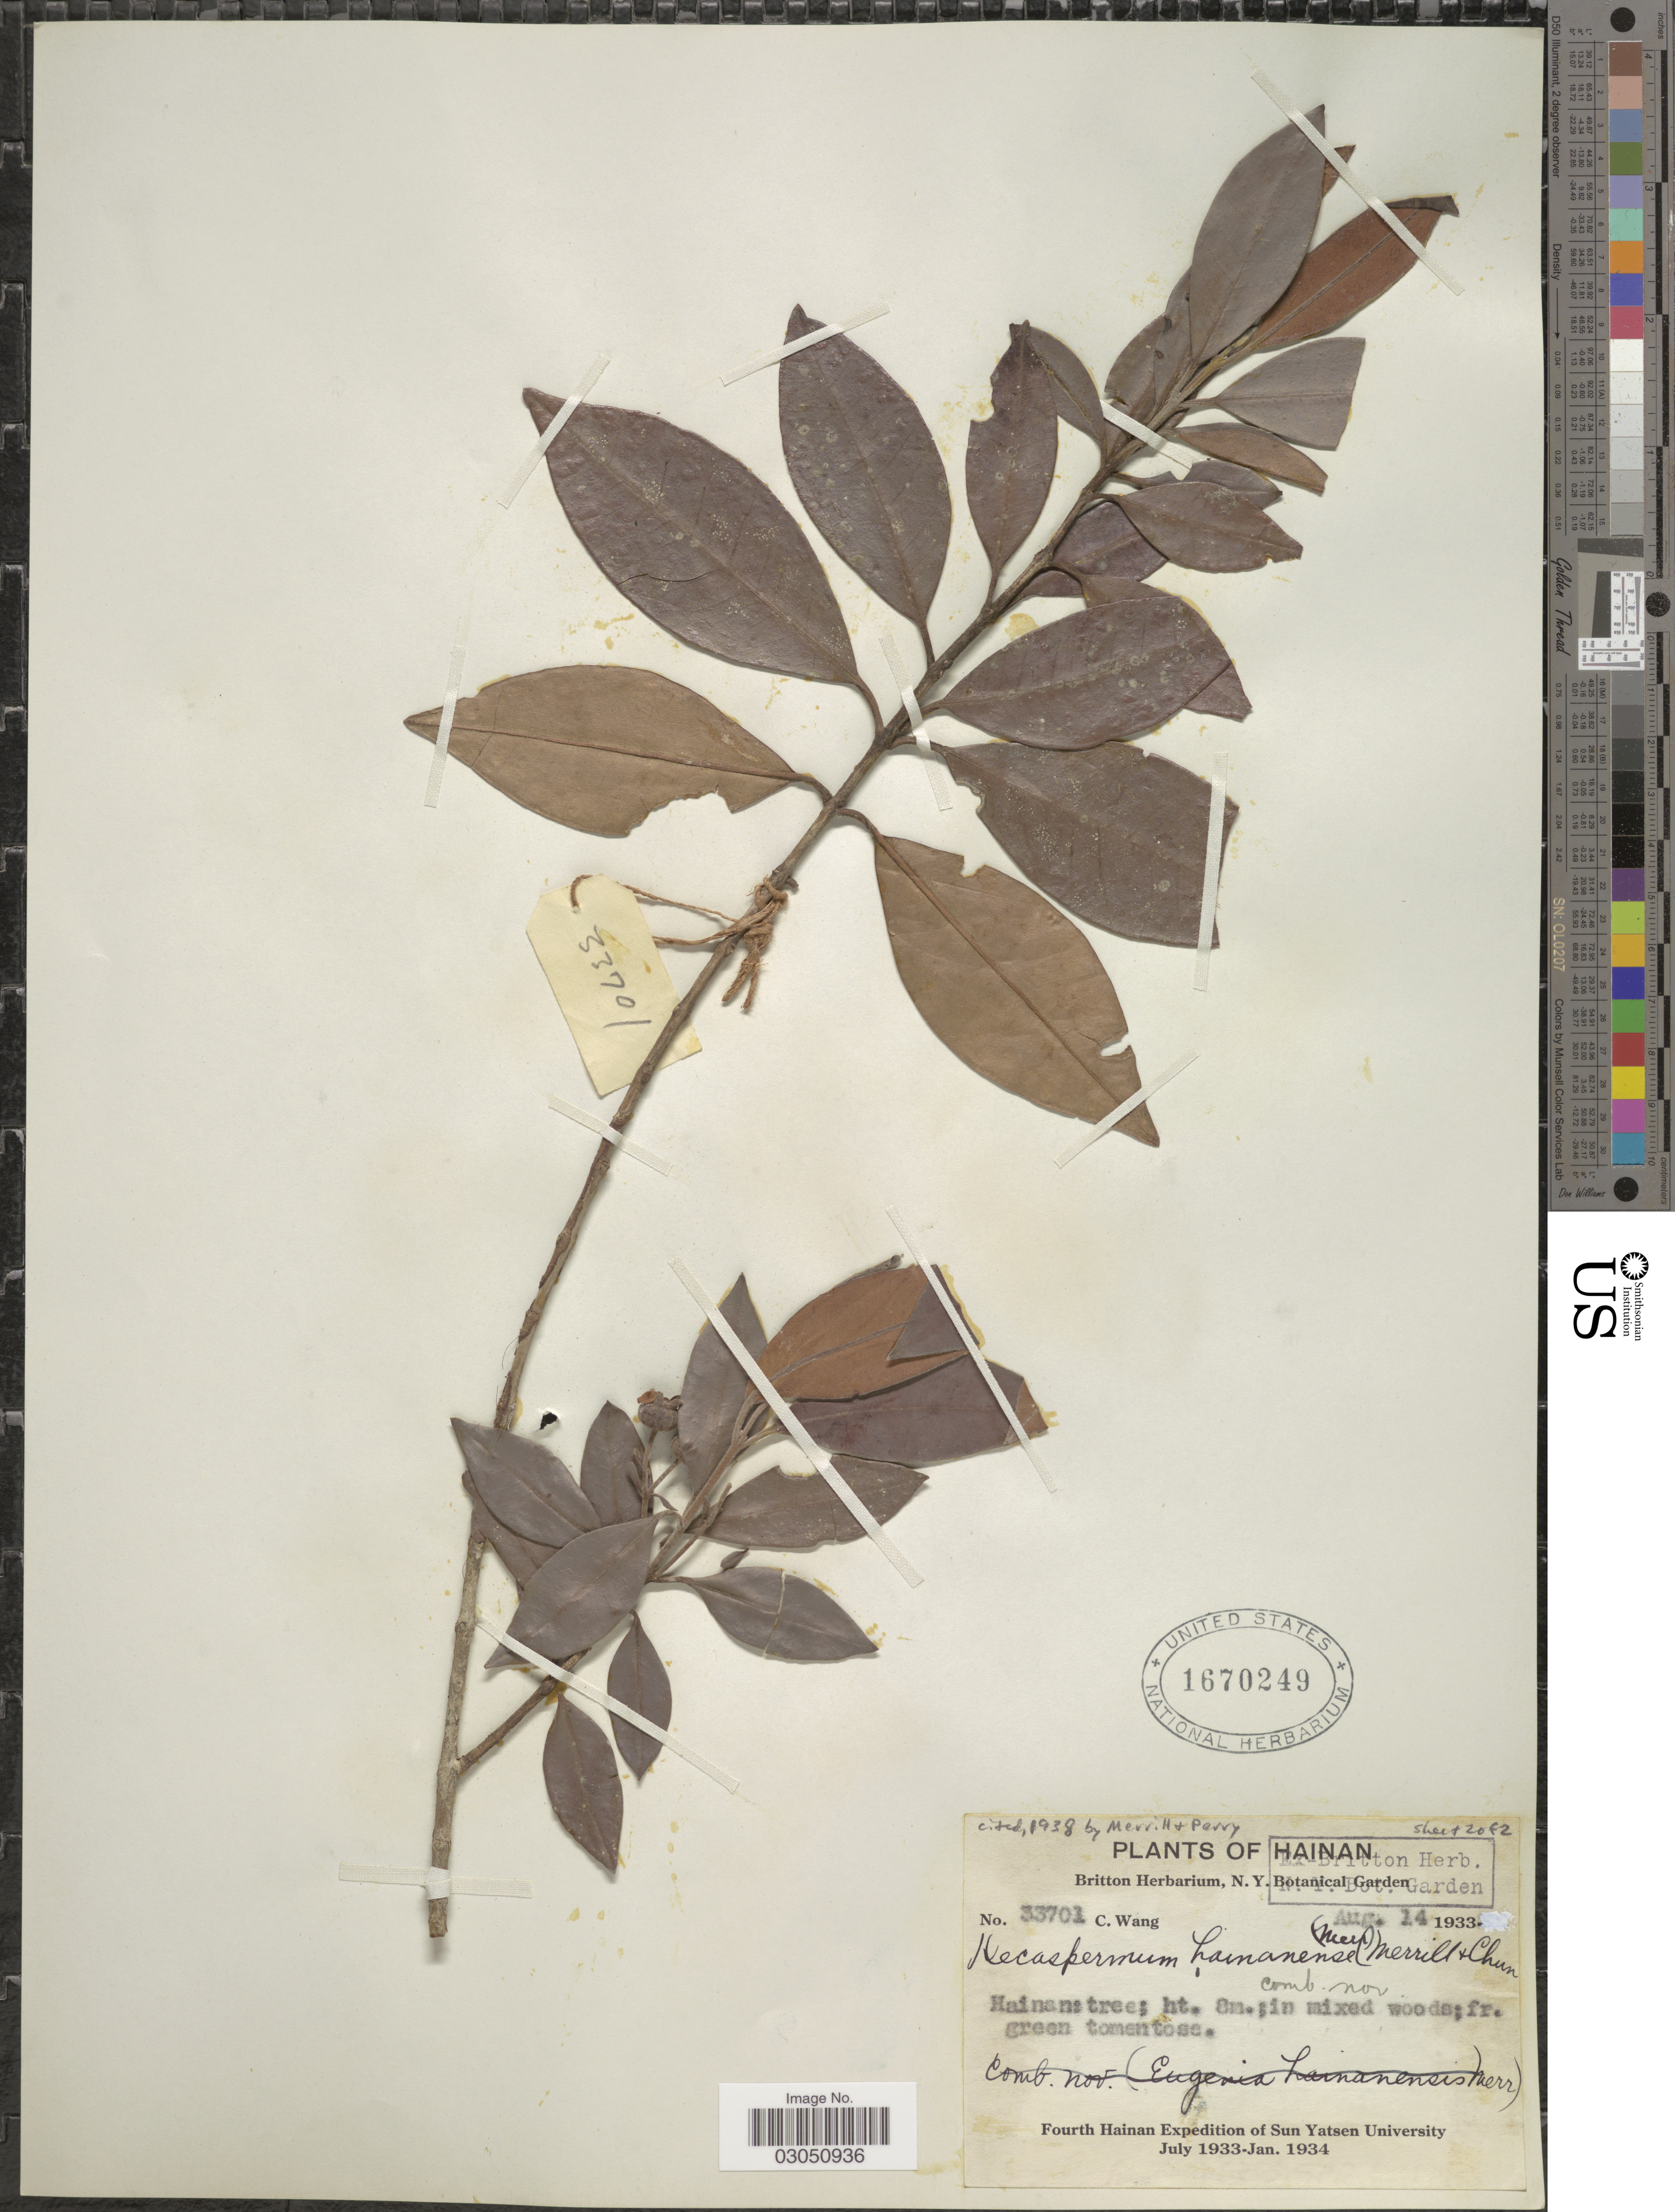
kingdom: Plantae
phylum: Tracheophyta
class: Magnoliopsida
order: Myrtales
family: Myrtaceae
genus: Decaspermum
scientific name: Decaspermum hainanense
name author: (Merr.) Merr.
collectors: C. Wang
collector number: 33701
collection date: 1933-08-14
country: China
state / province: Hainan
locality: Hainan: in mixed woods.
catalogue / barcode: US 1670249